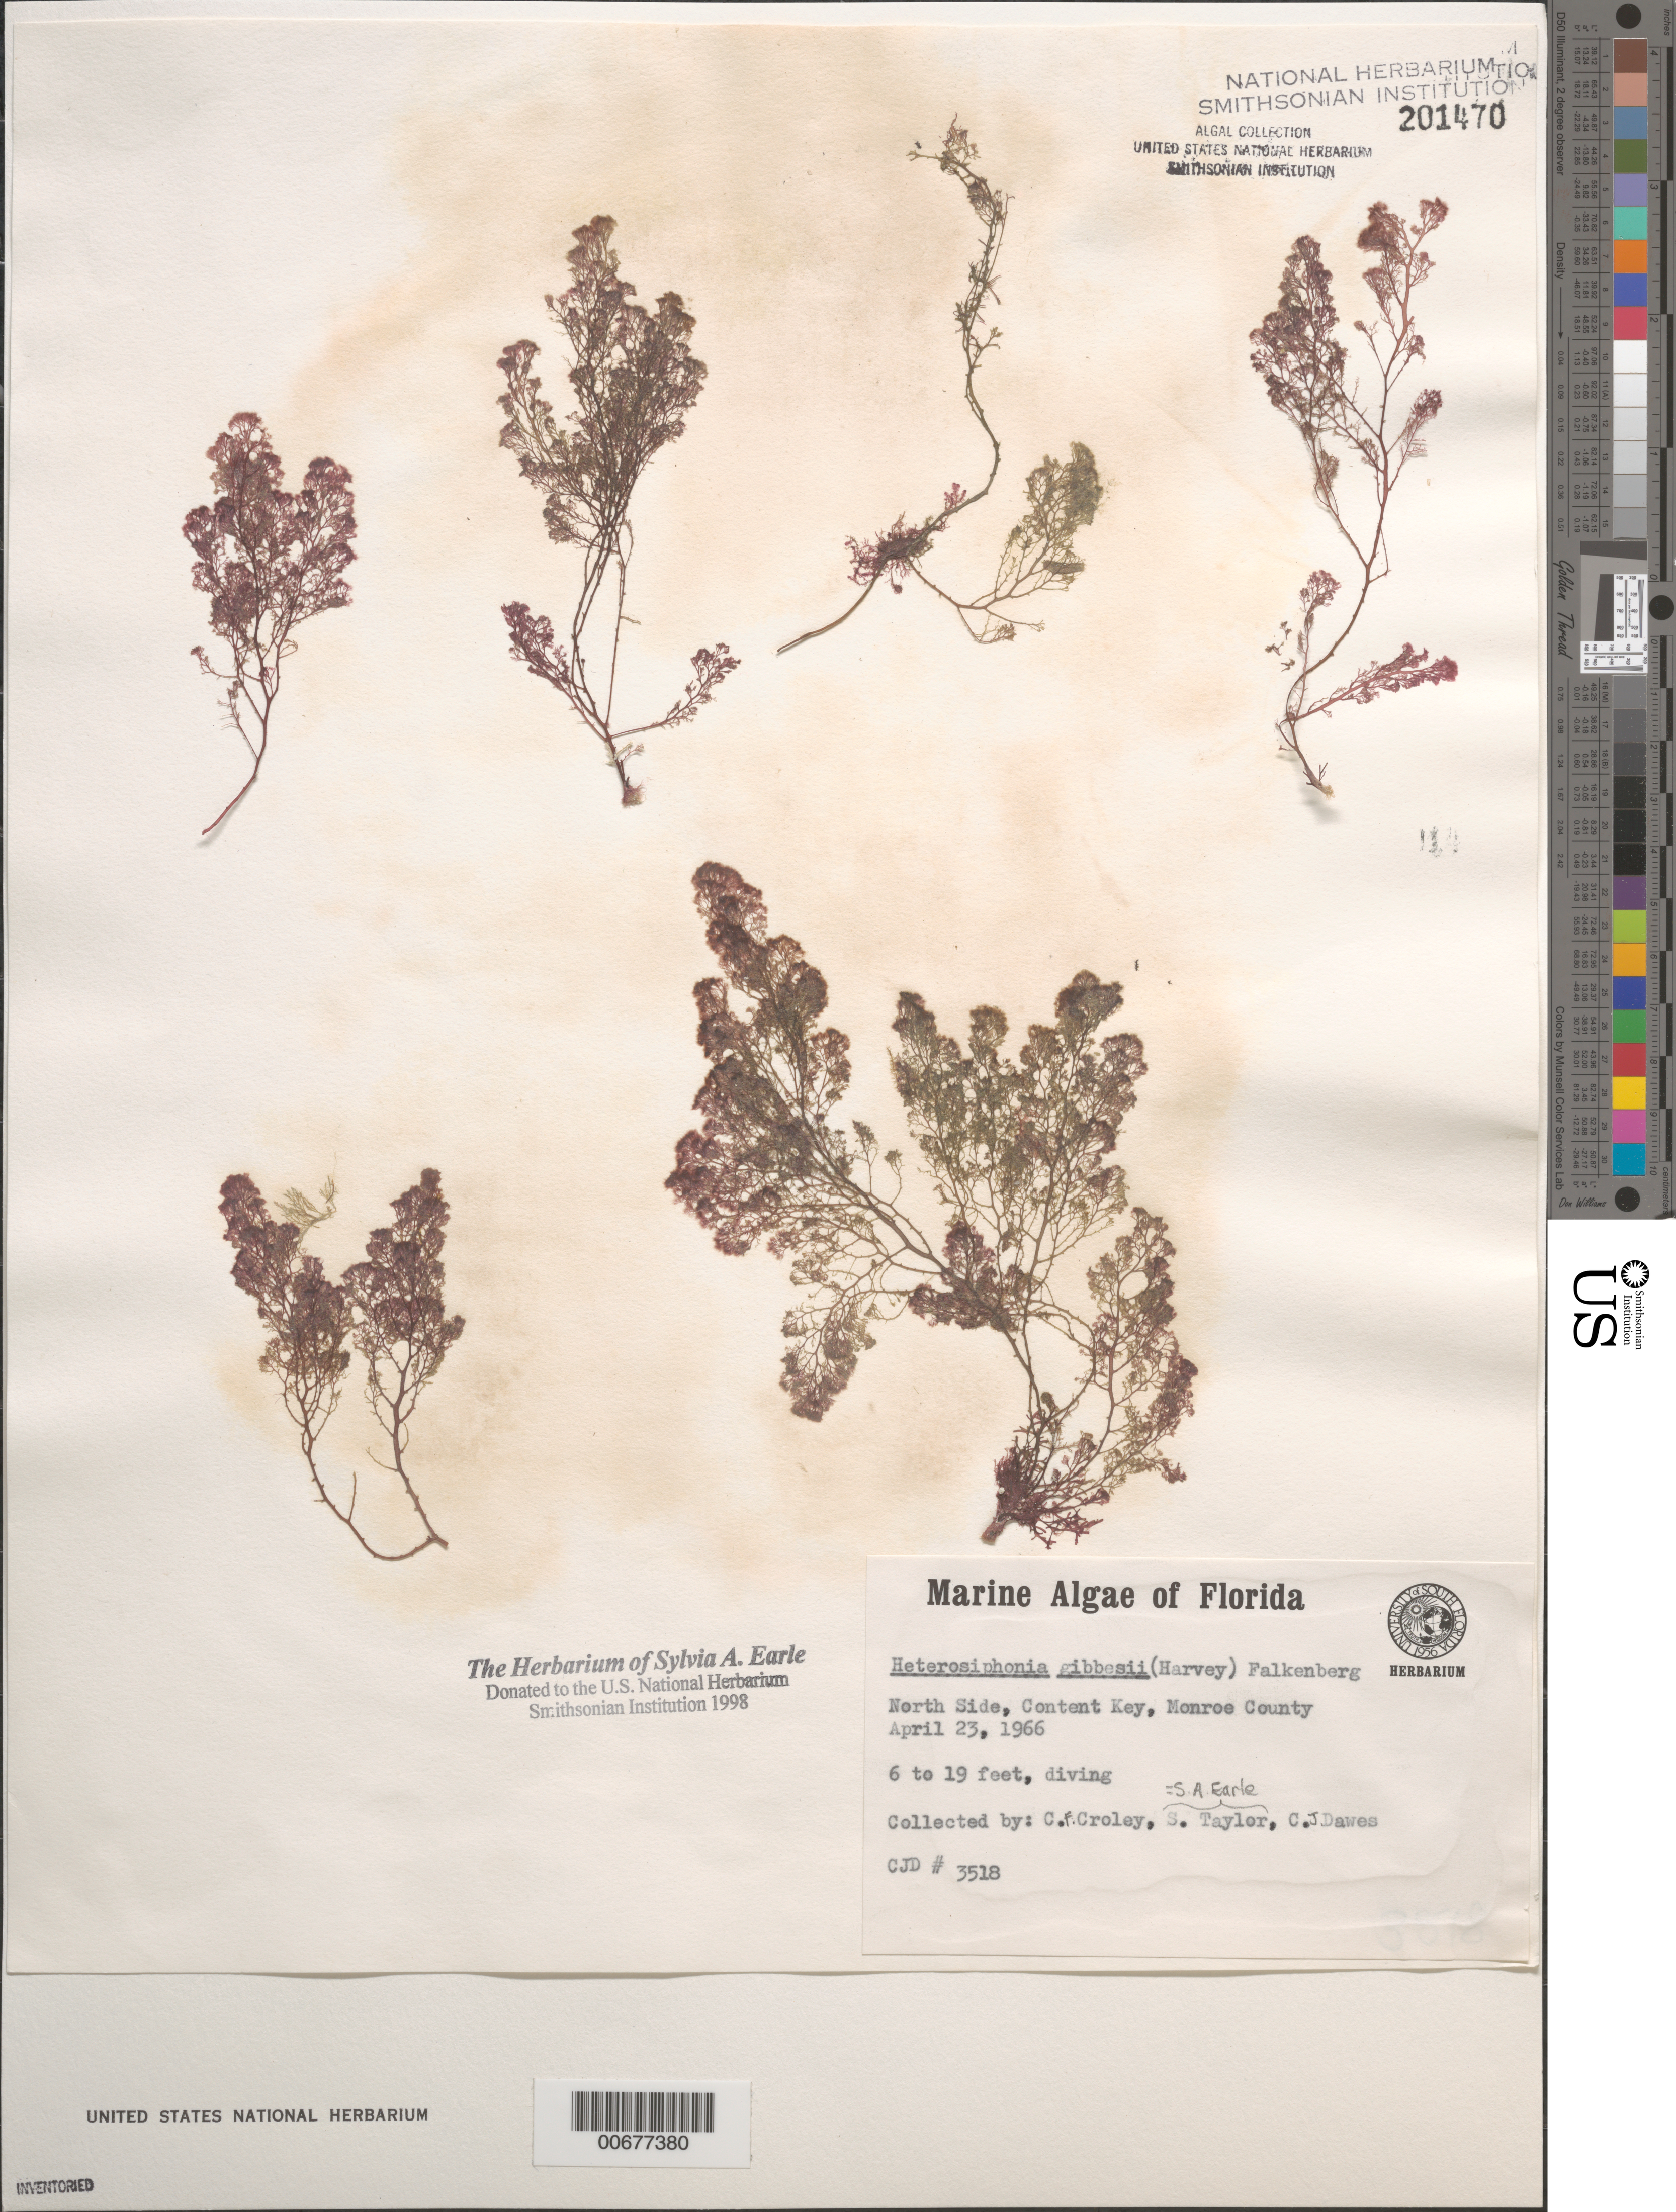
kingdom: Plantae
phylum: Rhodophyta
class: Florideophyceae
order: Ceramiales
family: Dasyaceae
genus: Heterosiphonia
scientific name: Heterosiphonia gibbesii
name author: (Harv.)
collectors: F. C. Croley, S. A. Earle & C. Dawes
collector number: CJD 3518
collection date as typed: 23 Apr 1966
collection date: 1966-04-23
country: United States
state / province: Florida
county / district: Monroe County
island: Content Keys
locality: North side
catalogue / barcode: US 201470